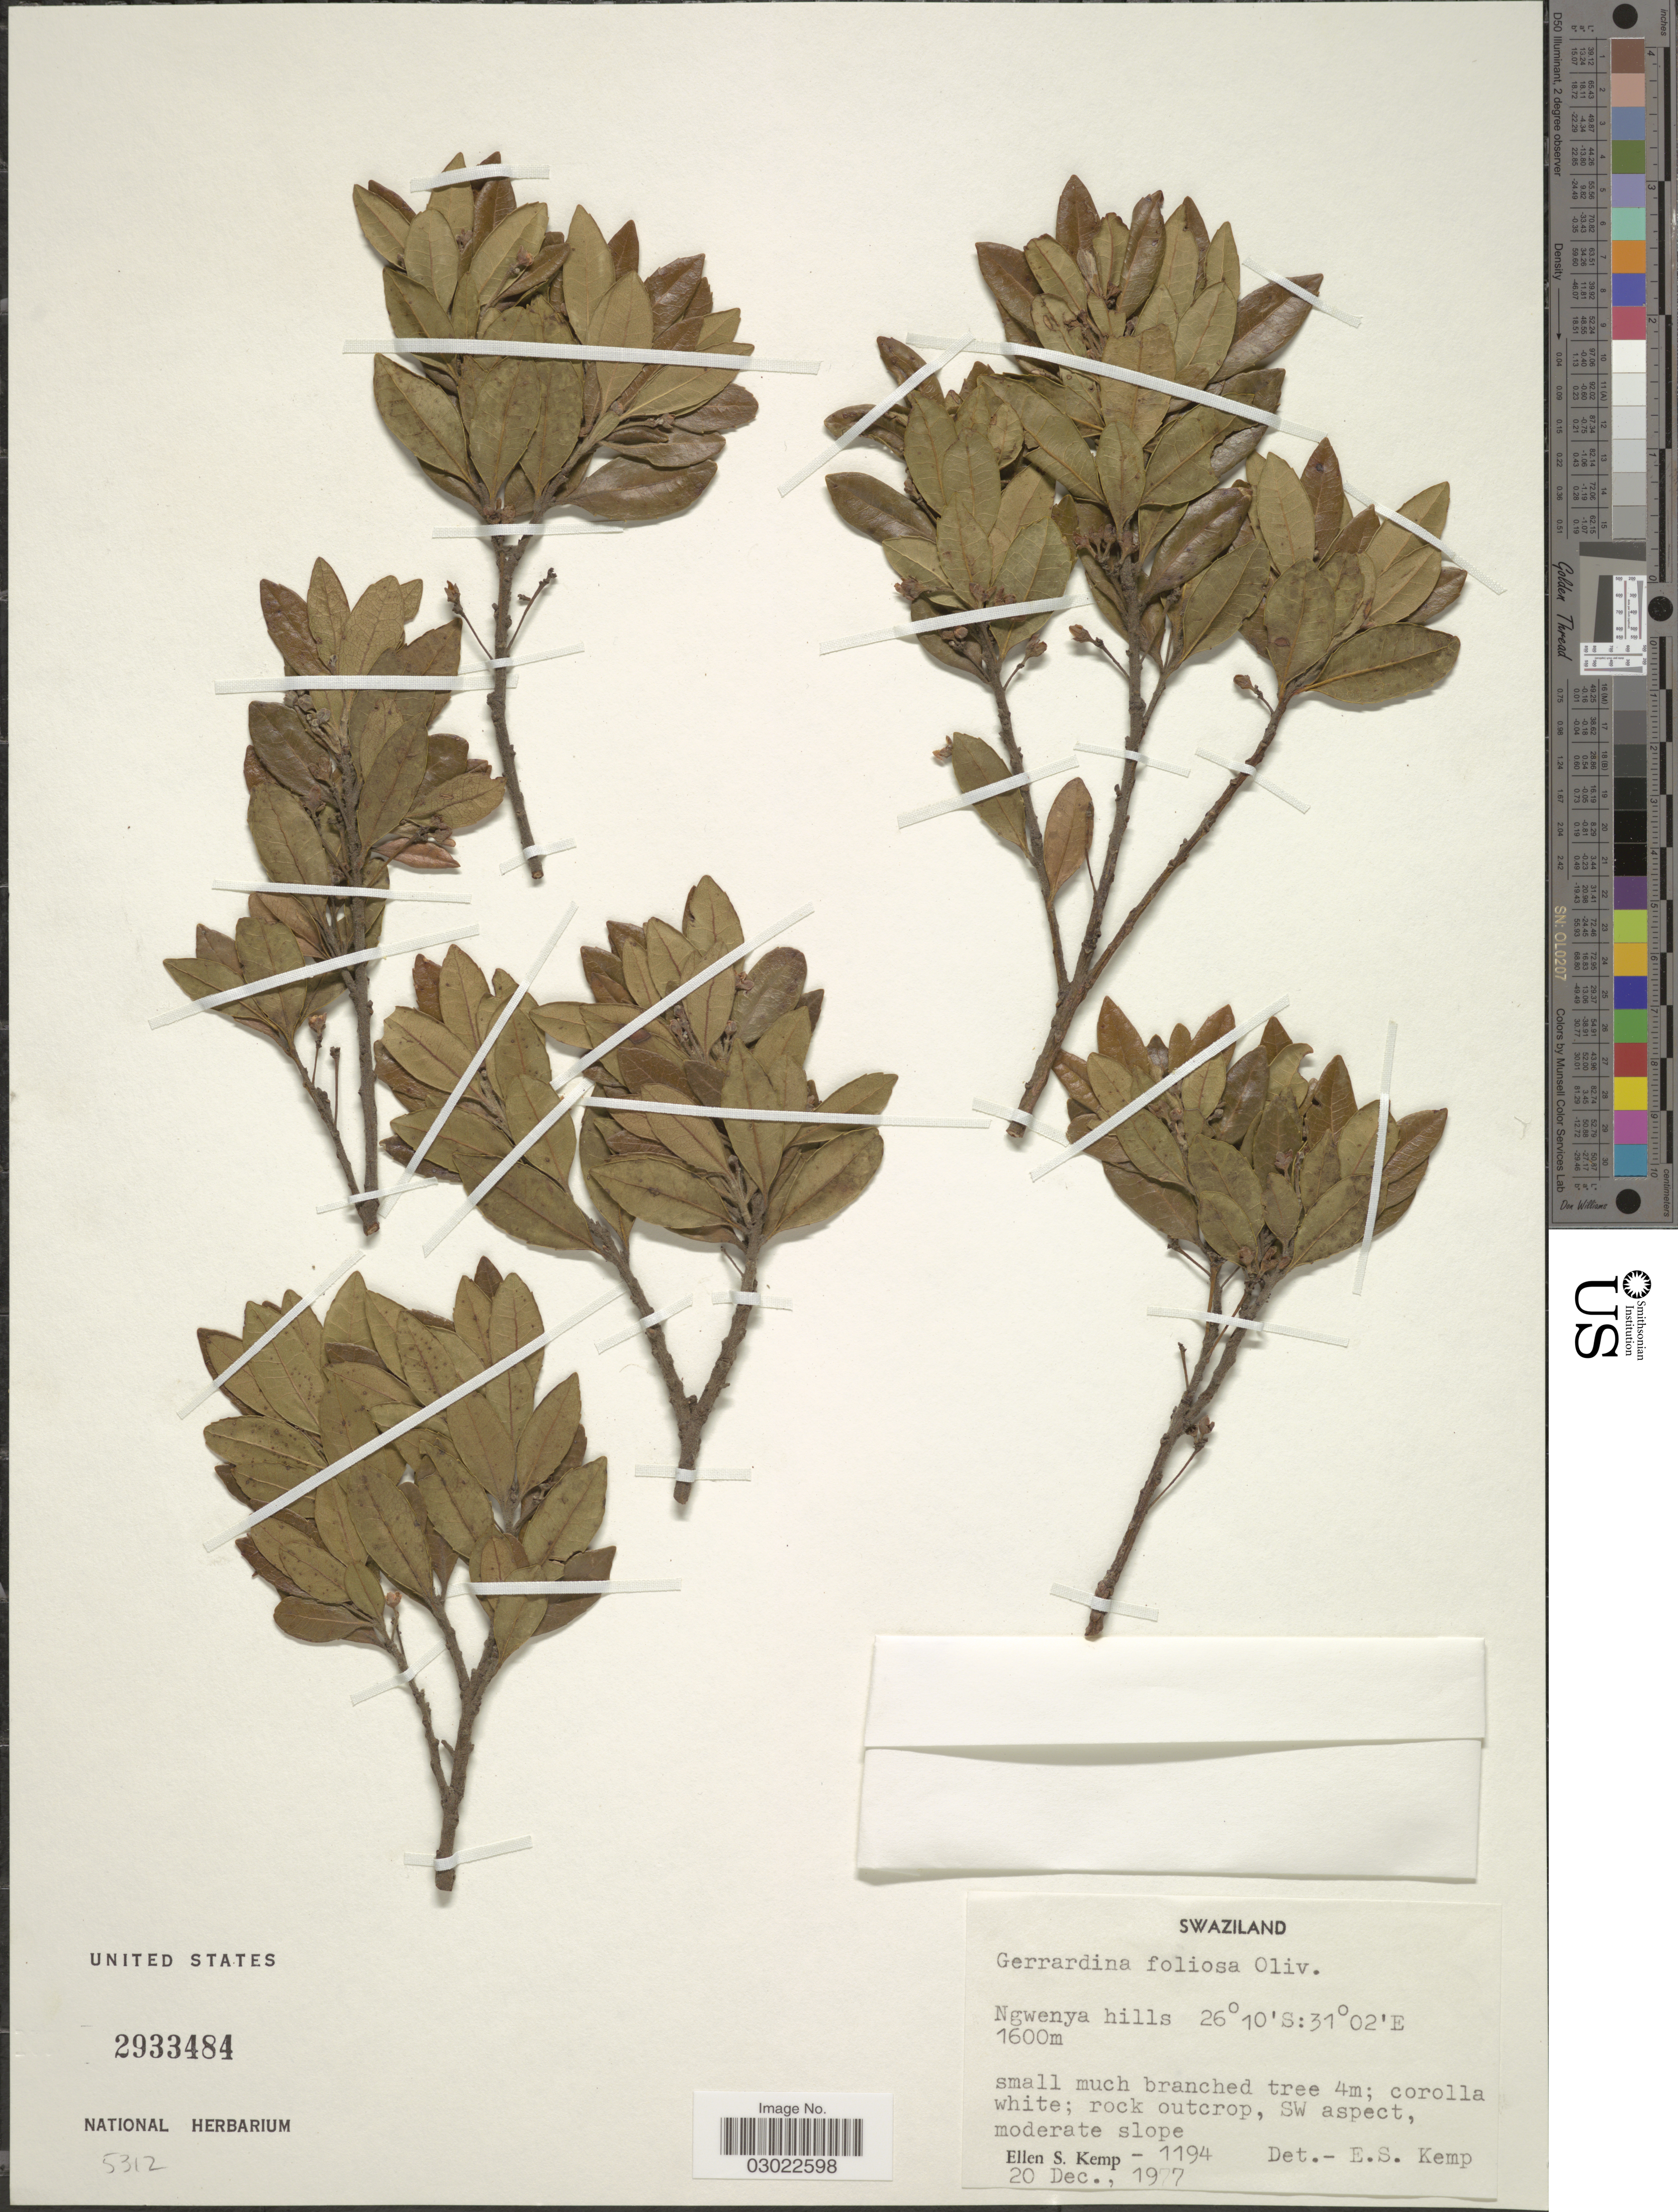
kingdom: Plantae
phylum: Tracheophyta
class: Magnoliopsida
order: Huerteales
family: Gerrardinaceae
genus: Gerrardina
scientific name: Gerrardina foliosa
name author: Oliv.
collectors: E. S. Kemp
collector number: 1194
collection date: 1977-12-20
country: Eswatini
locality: Ngwenya hills.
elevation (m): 1600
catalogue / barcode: US 2933484